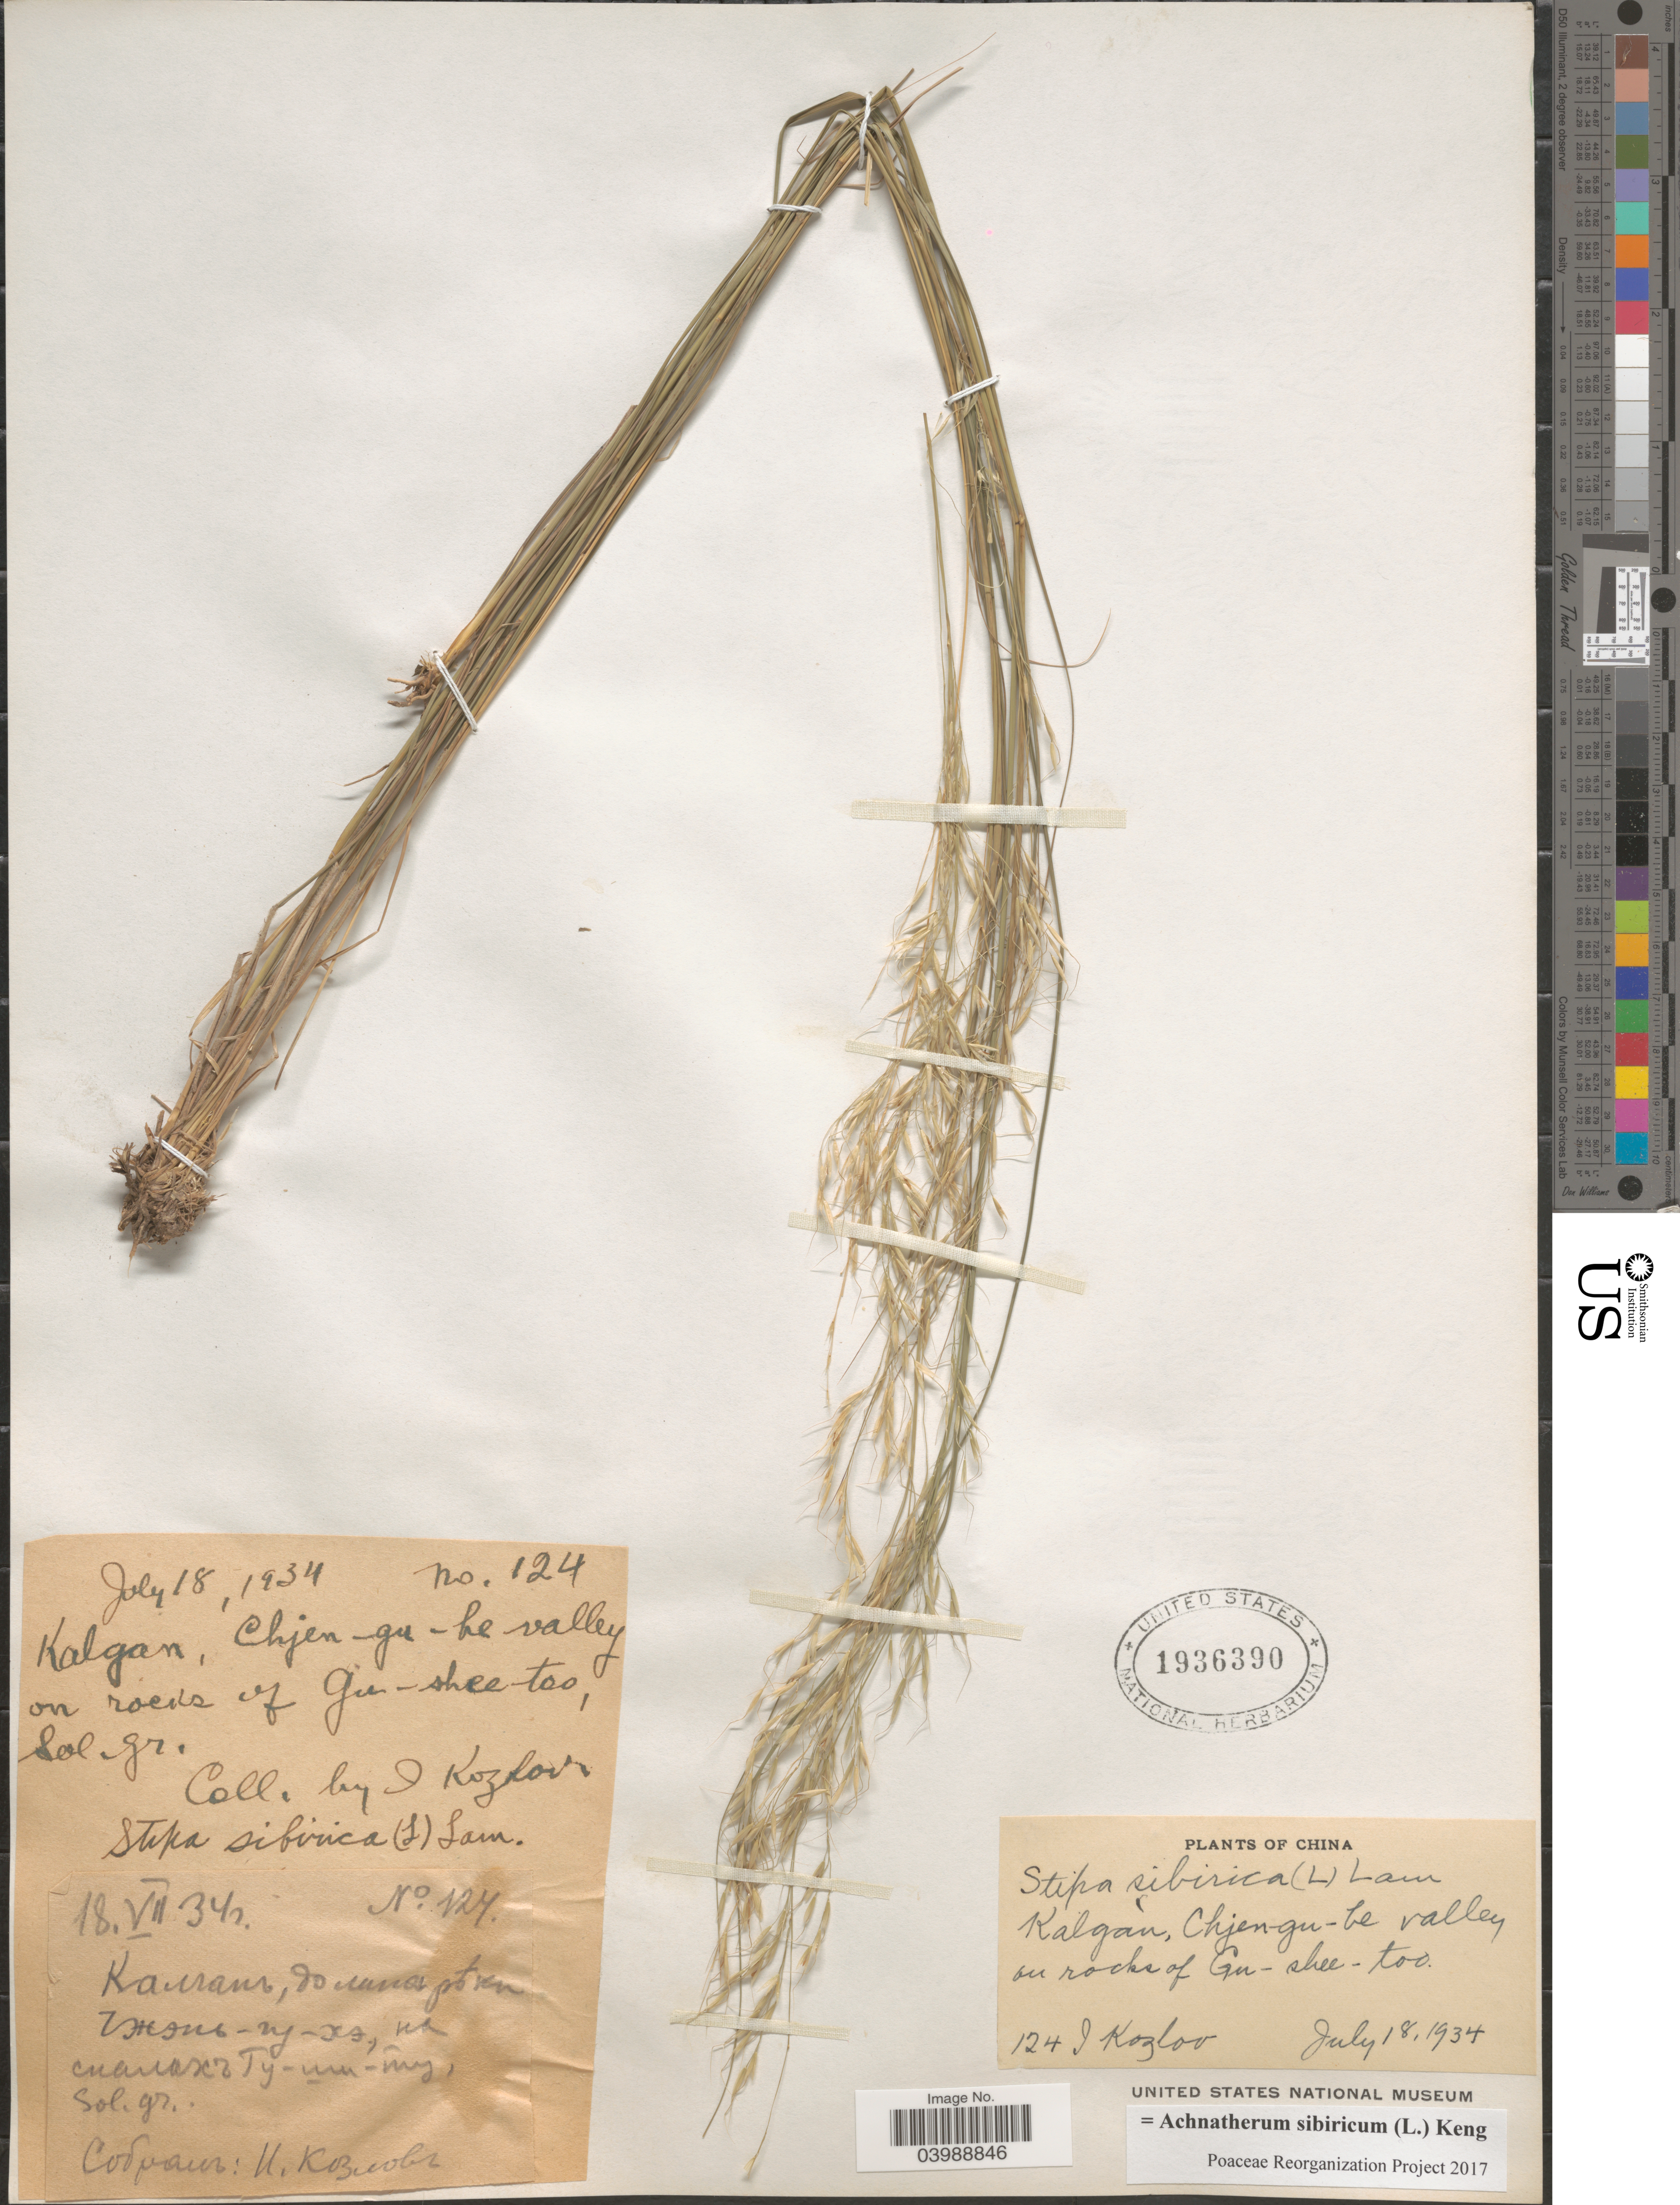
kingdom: Plantae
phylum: Tracheophyta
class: Liliopsida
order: Poales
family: Poaceae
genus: Achnatherum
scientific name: Achnatherum sibiricum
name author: (L.) Keng ex Tzvelev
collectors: I. Kozlov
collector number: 124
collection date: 1934-07-18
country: China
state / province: Hebei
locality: Kalgan, Chjen-gu-be valley on rocks of Gu- shee- too.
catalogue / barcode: US 1936390